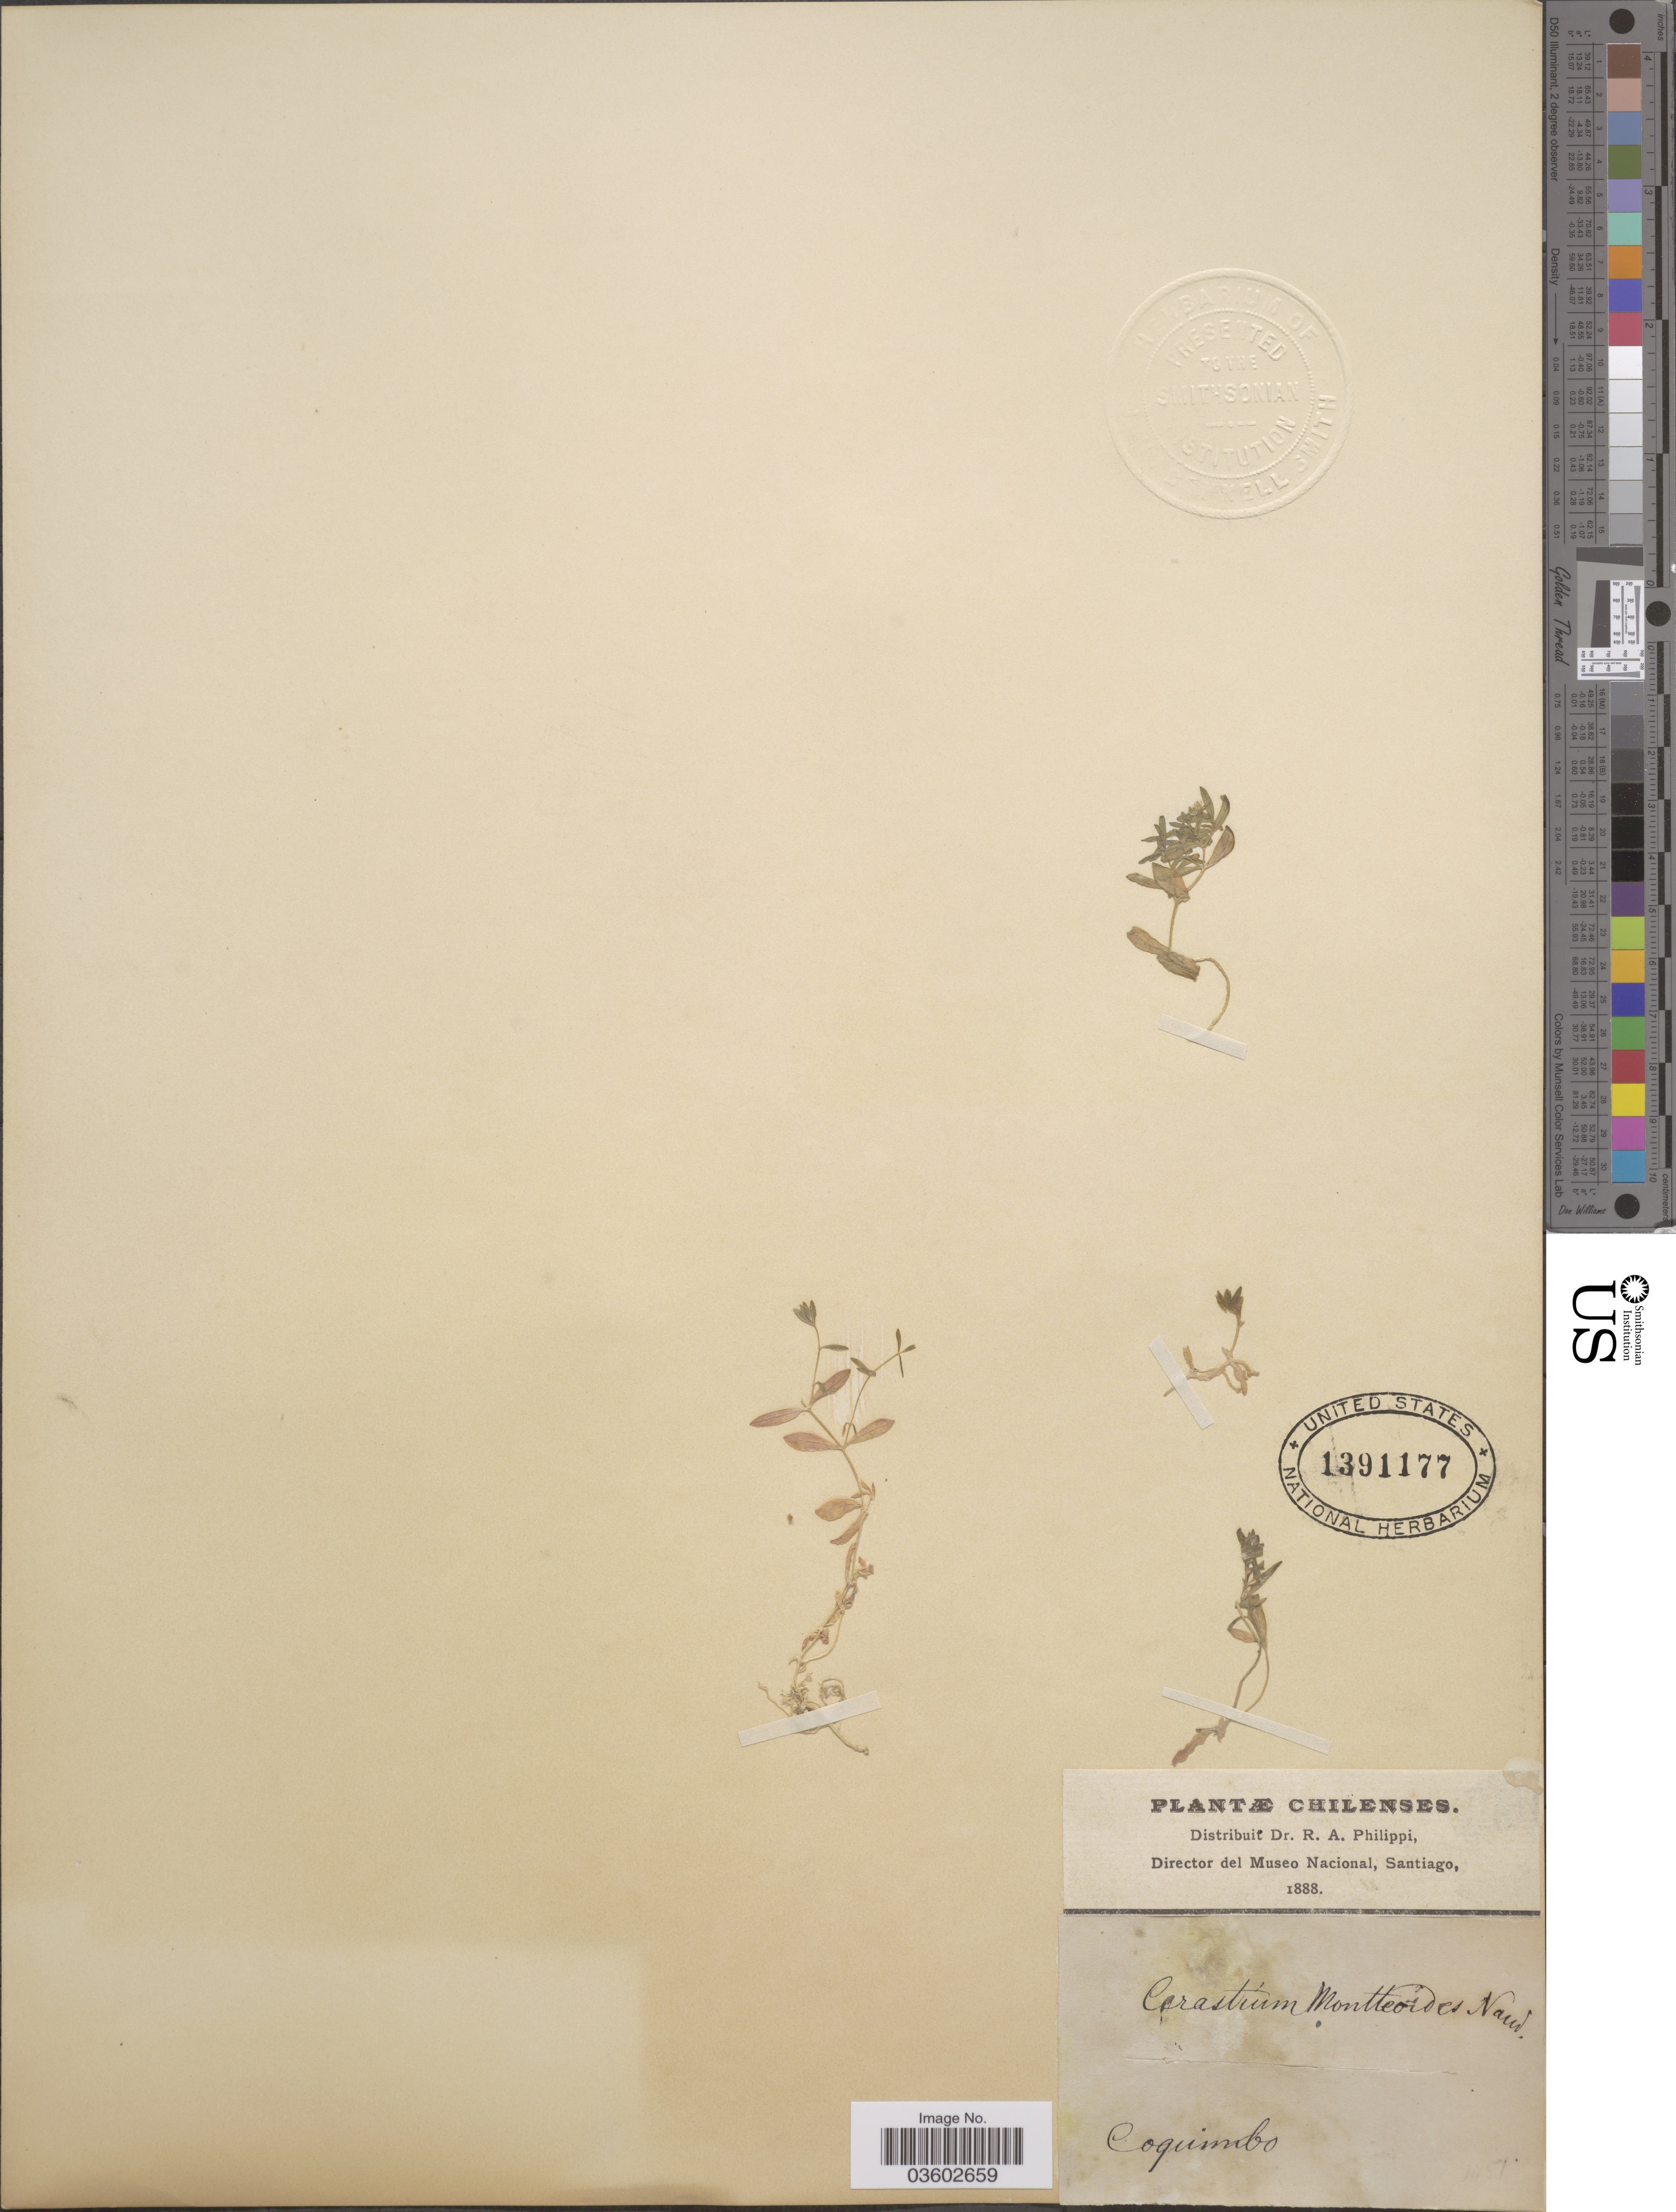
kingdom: Plantae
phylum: Tracheophyta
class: Magnoliopsida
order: Caryophyllales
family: Caryophyllaceae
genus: Cerastium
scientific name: Cerastium montioides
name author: Gay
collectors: ex. herb. R.A. Philippi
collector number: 1451*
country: Chile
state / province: Coquimbo (IV)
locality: Coquimbo.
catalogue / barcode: US 1391177